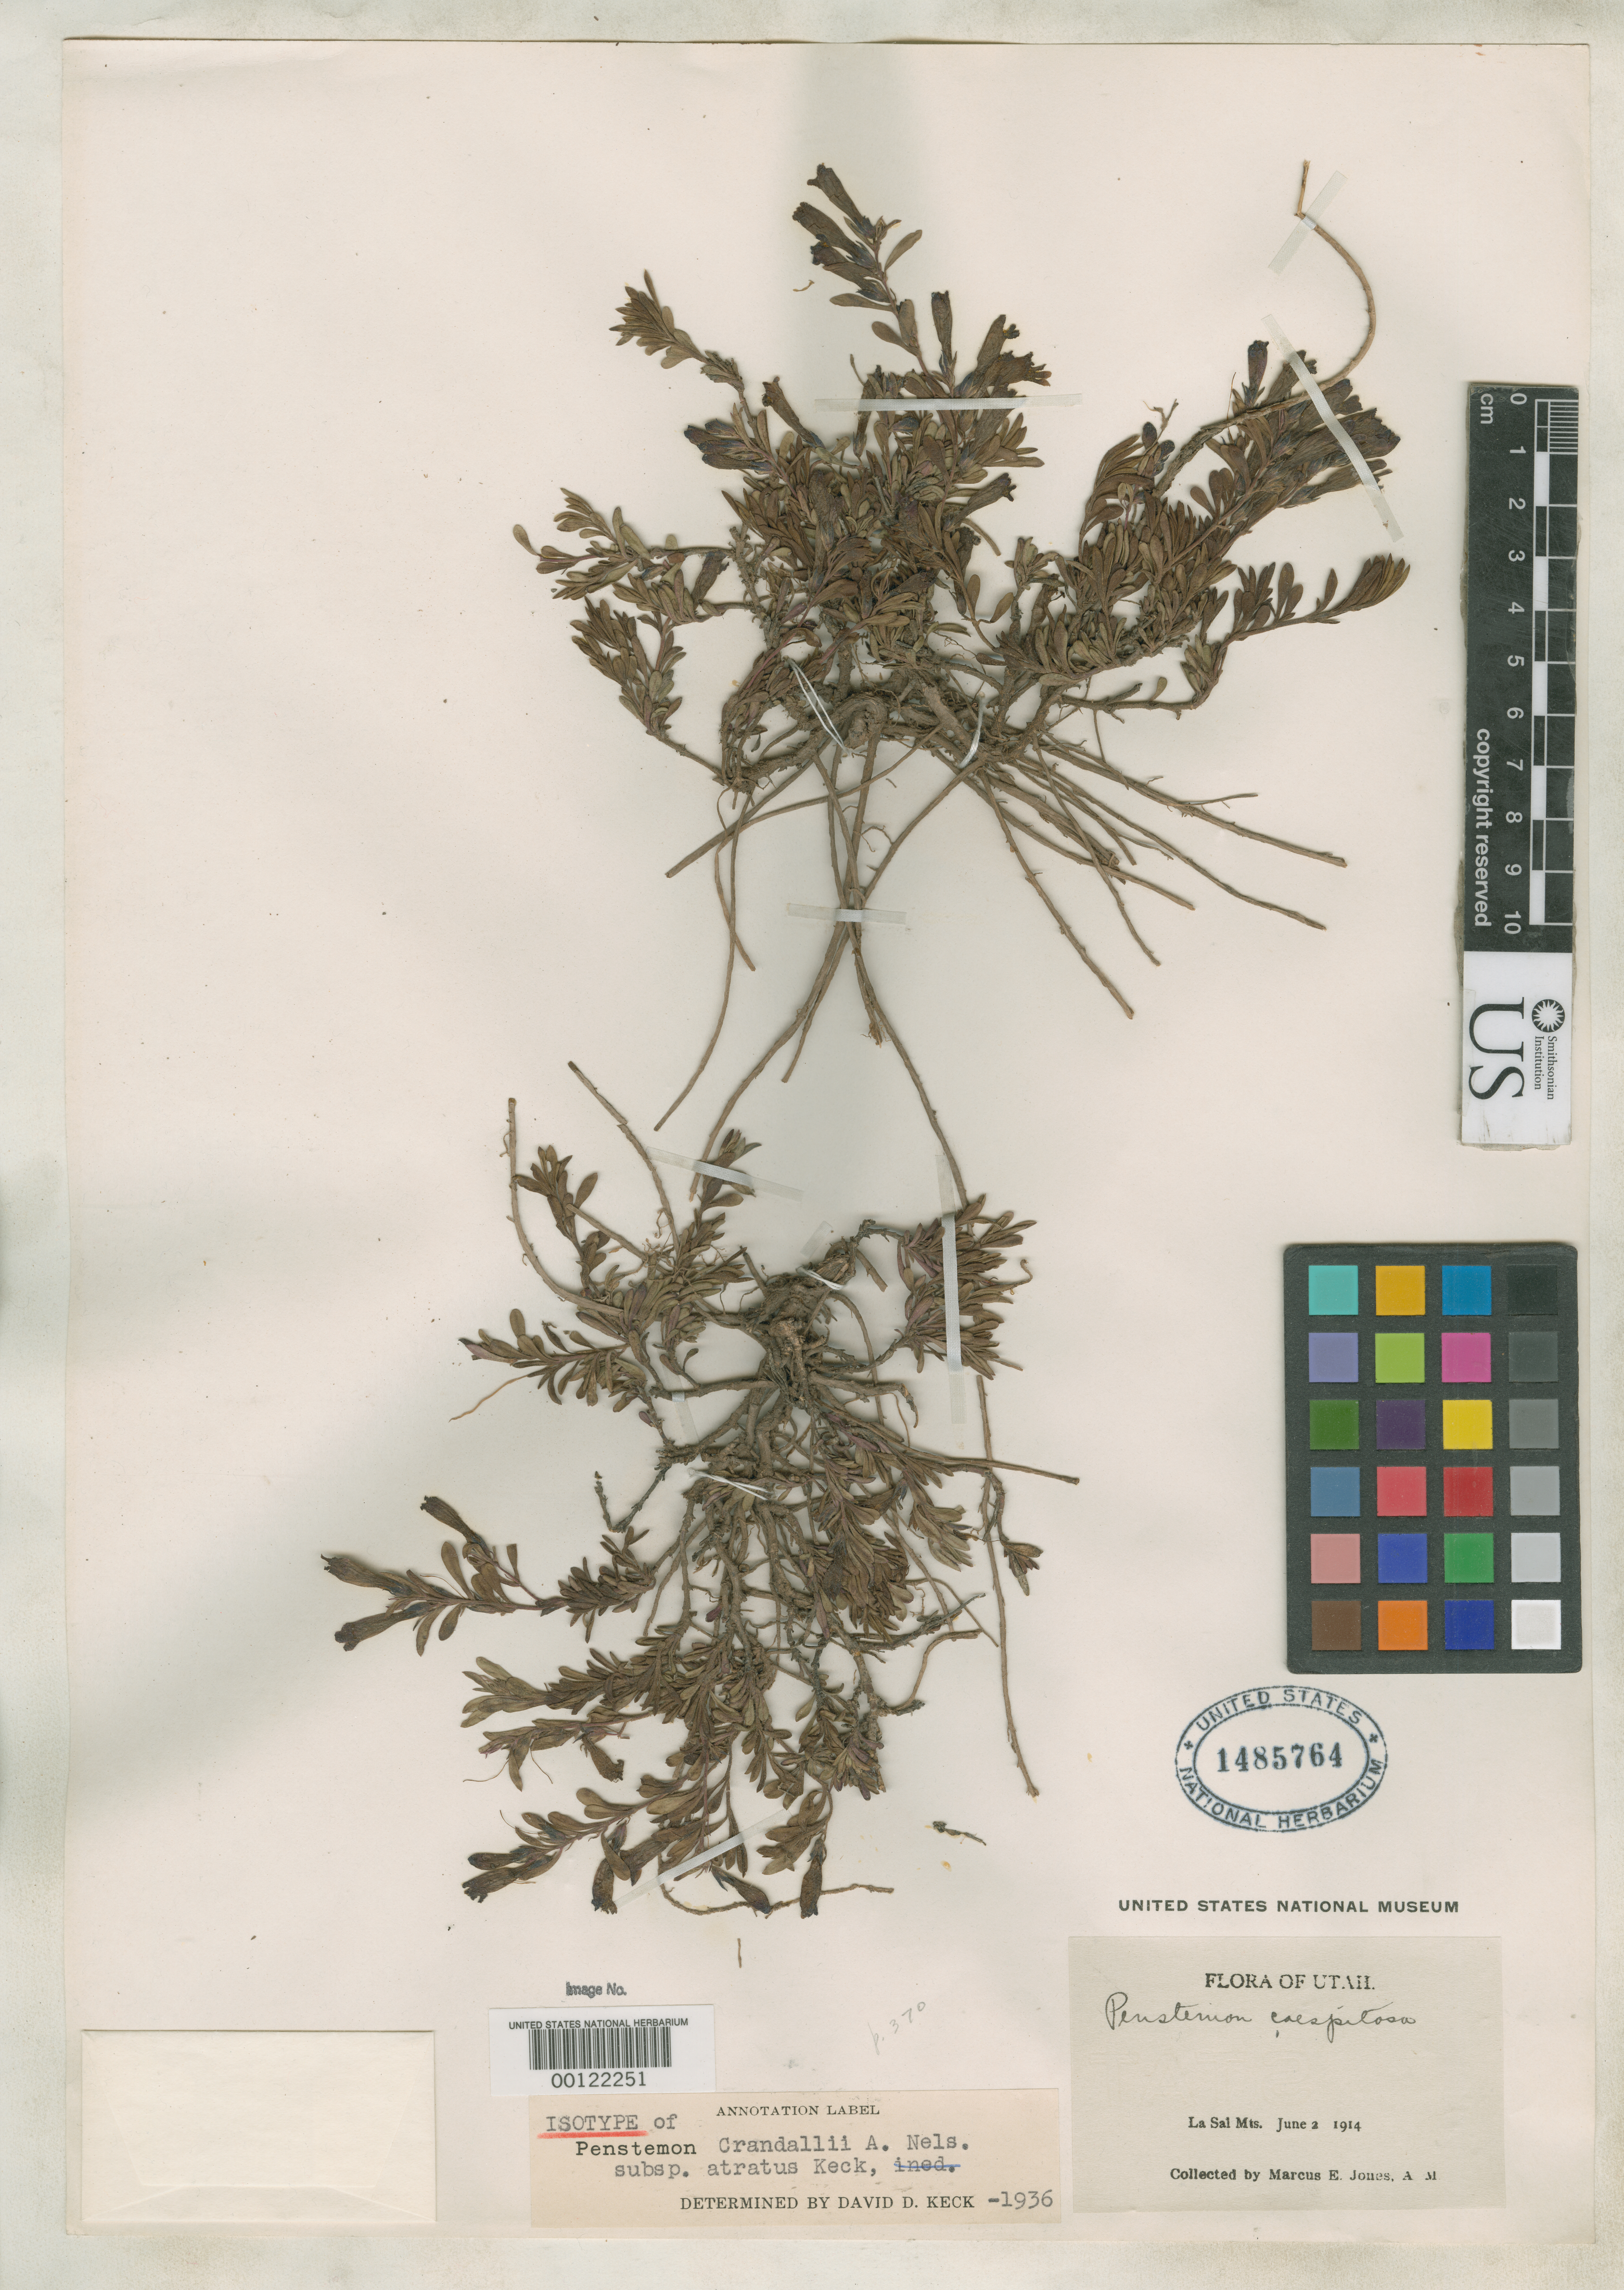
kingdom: Plantae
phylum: Tracheophyta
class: Magnoliopsida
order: Lamiales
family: Plantaginaceae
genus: Penstemon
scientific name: Penstemon crandallii subsp. atratus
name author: D.D. Keck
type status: Isotype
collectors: M. E. Jones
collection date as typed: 02 Jun 1914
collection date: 1914-06-02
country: United States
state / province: Utah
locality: La Sal Mountains.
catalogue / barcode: US 1485764